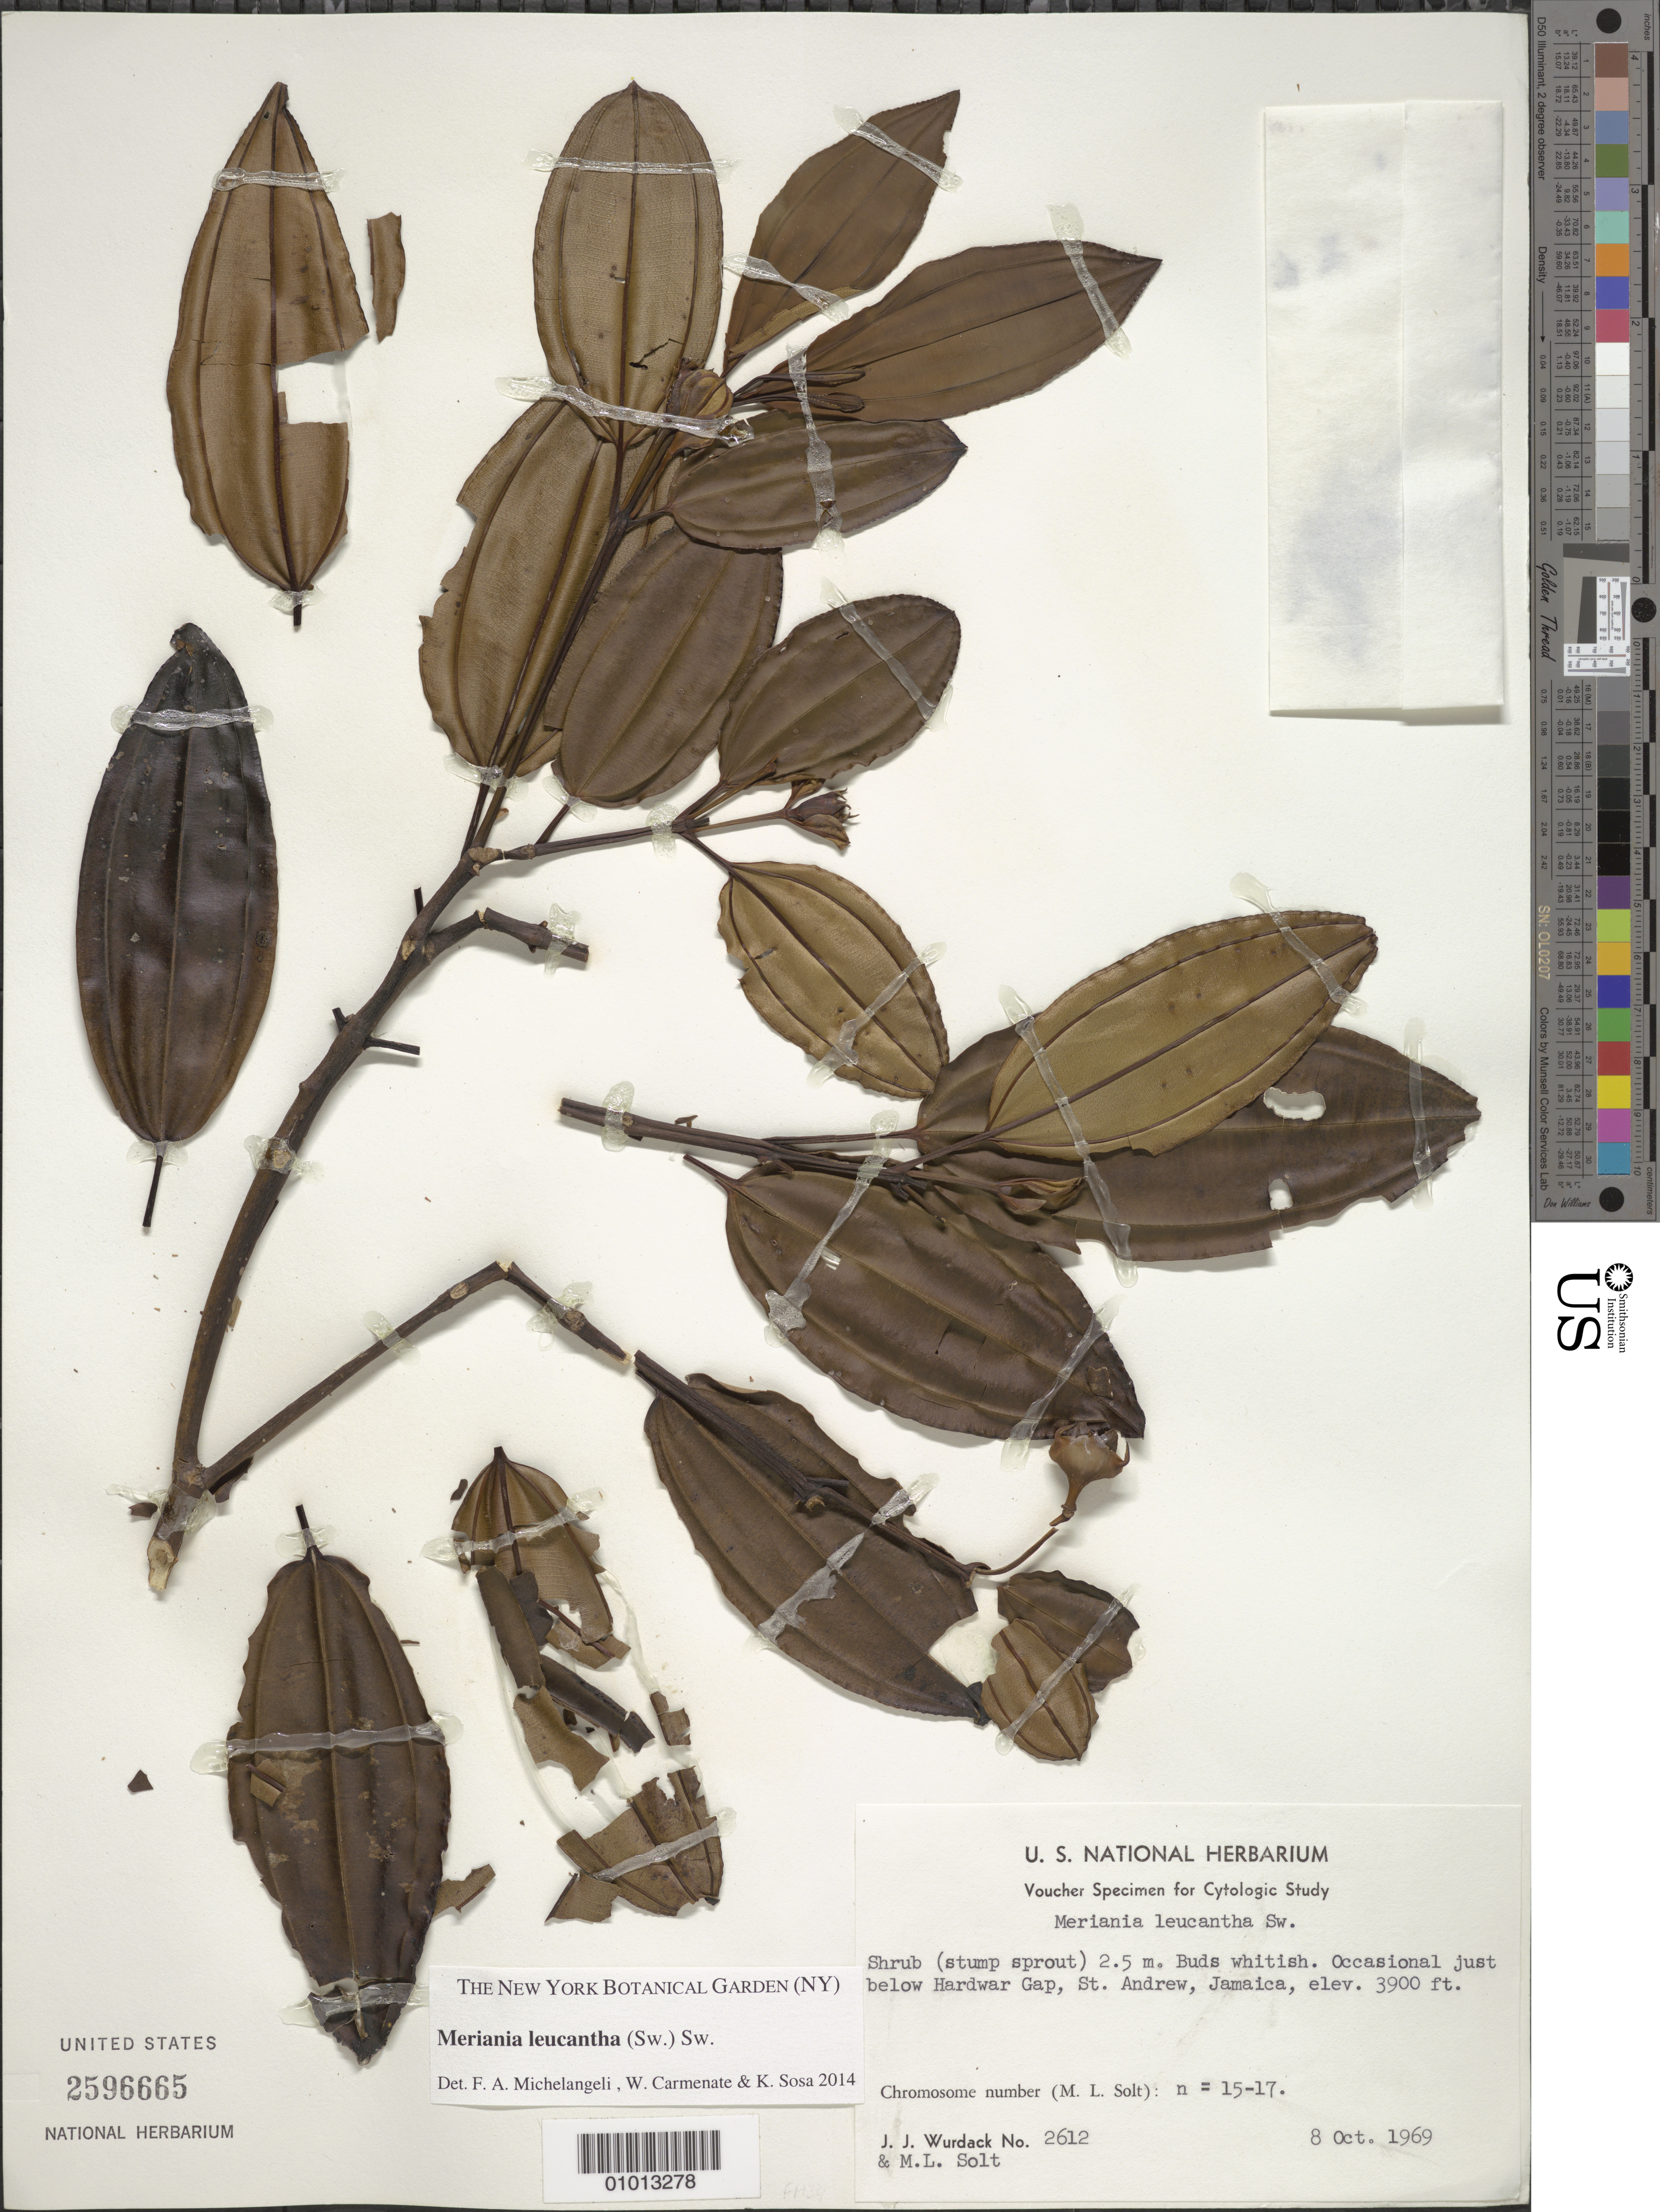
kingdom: Plantae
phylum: Tracheophyta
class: Magnoliopsida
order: Myrtales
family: Melastomataceae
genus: Meriania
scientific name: Meriania leucantha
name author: Sw.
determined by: Michelangeli, F. A.; Carmenate, W.; Sosa, K.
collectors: J. J. Wurdack & M. Solt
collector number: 2612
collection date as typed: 08 Oct 1969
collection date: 1969-10-08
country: Jamaica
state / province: Saint Andrew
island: Jamaica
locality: Below Hardwar Gap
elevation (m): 1189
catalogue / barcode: US 2596665